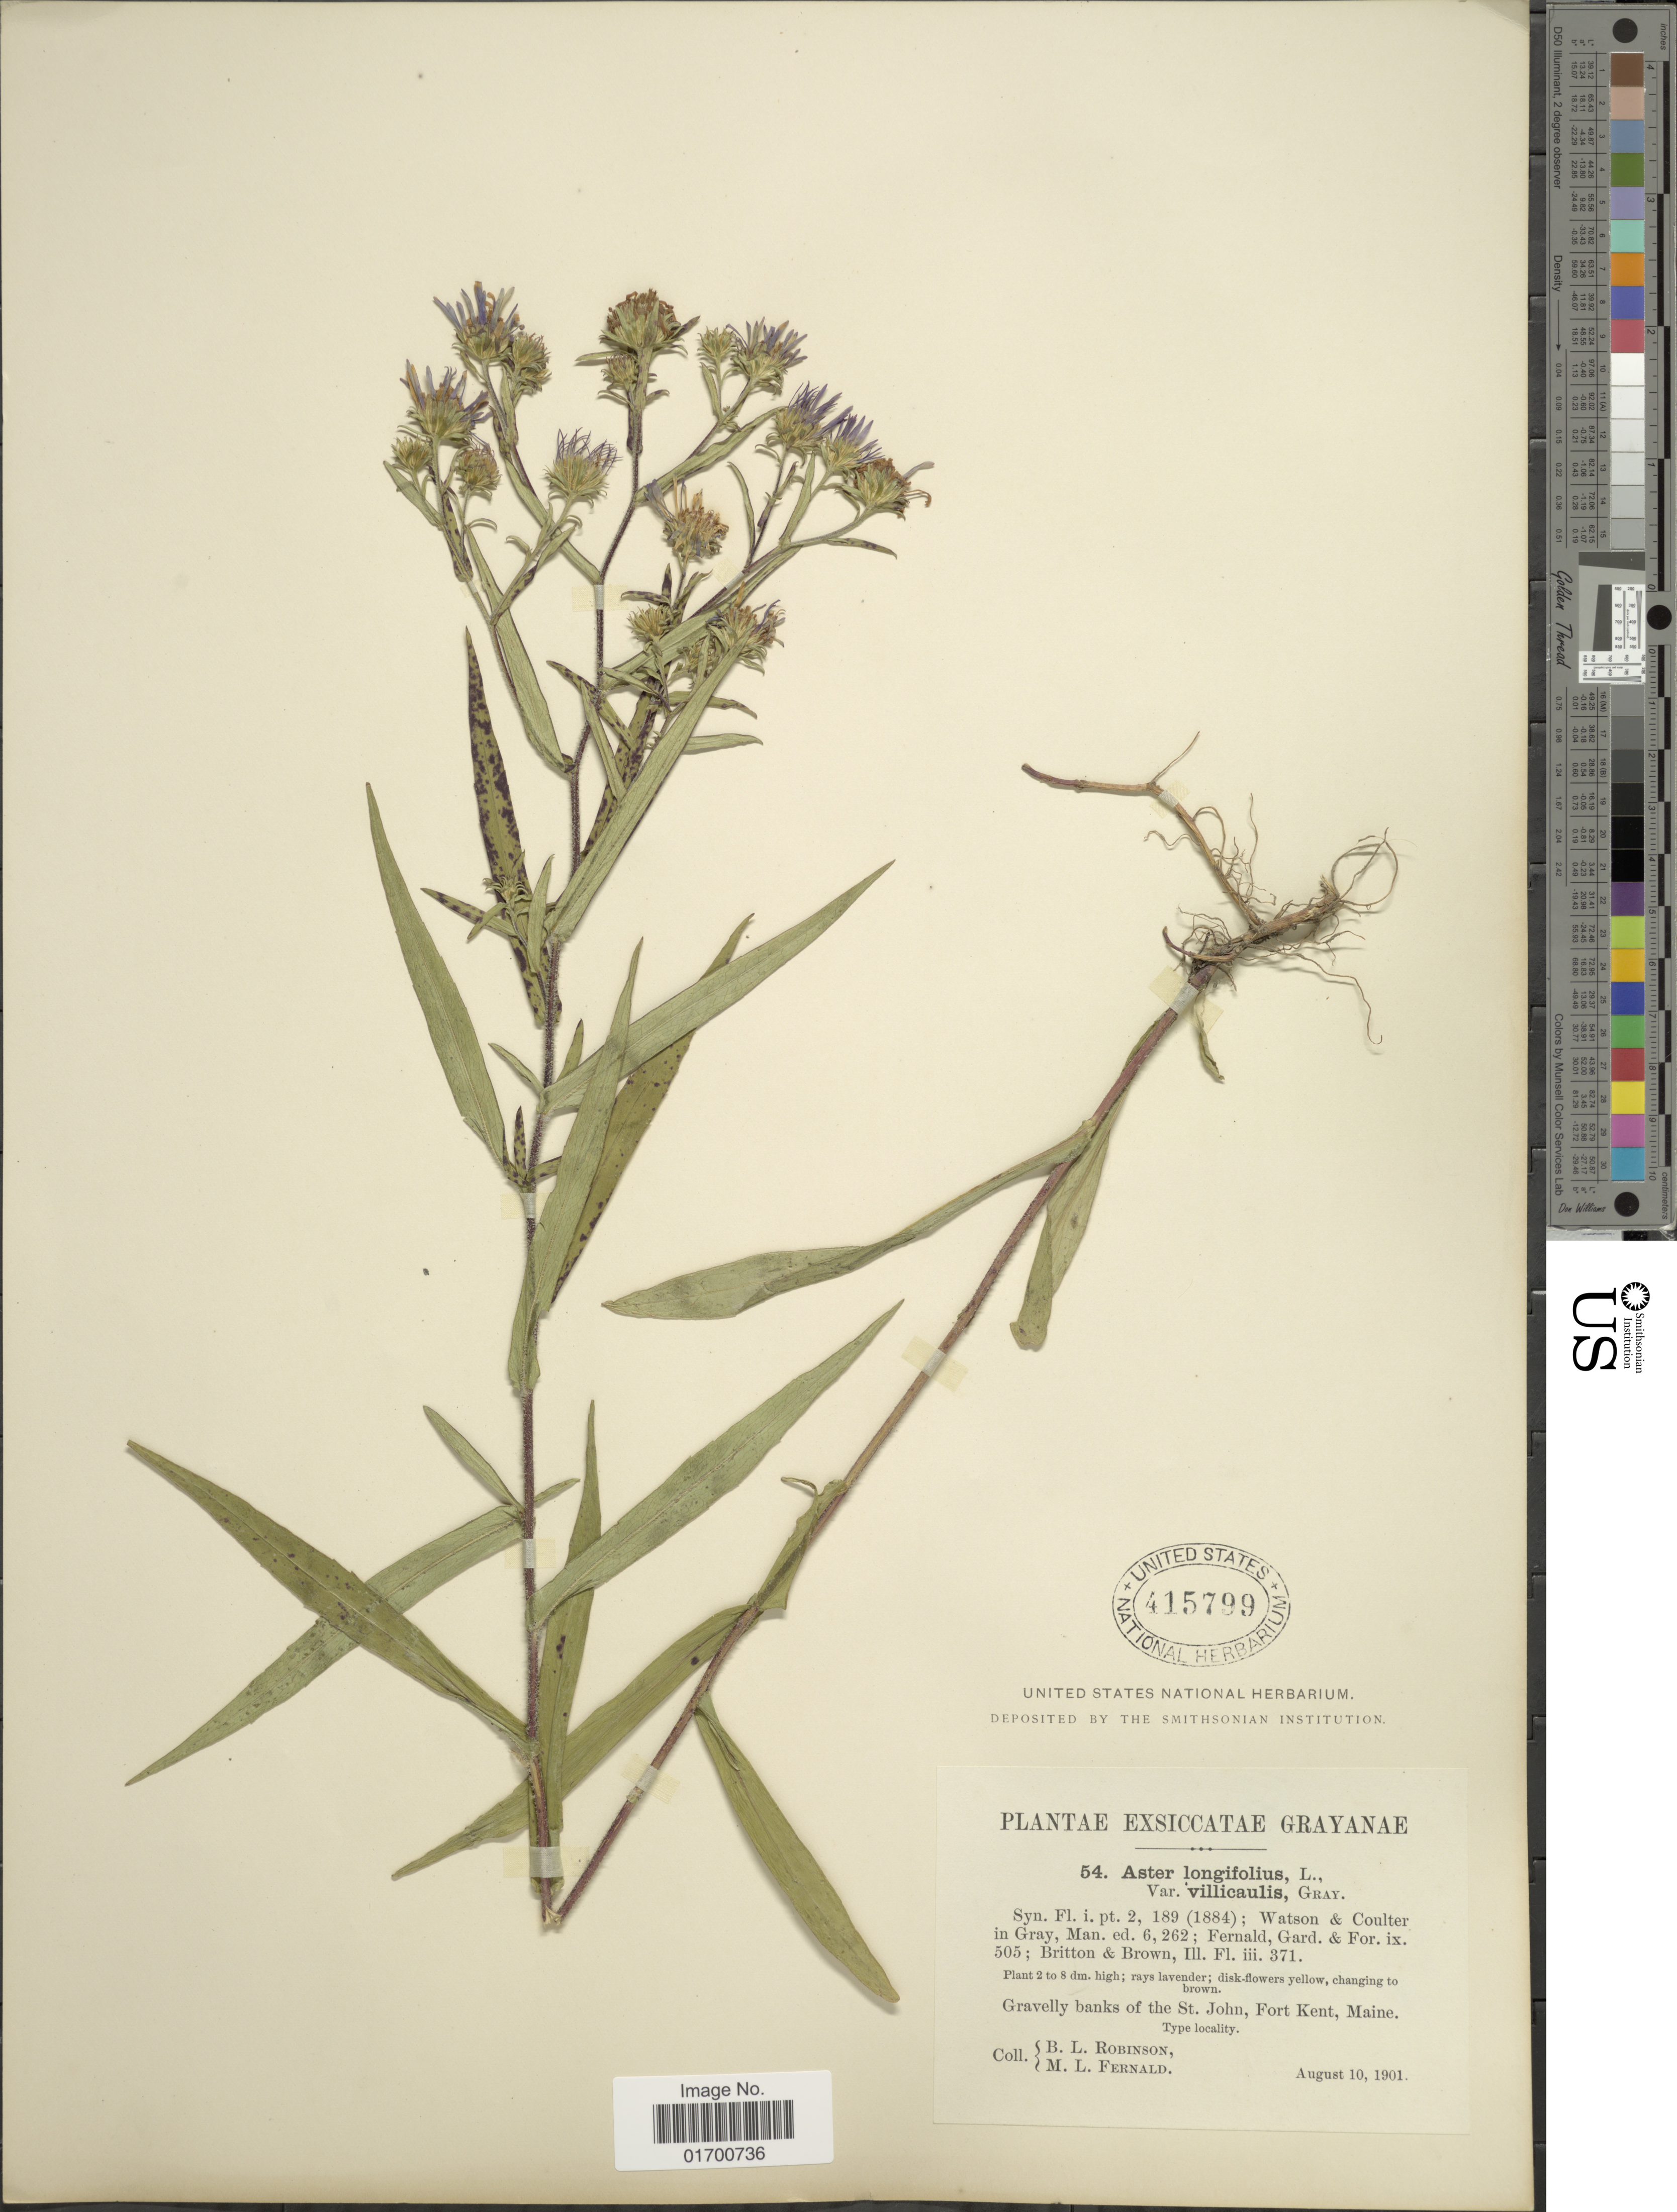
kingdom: Plantae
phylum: Tracheophyta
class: Magnoliopsida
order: Asterales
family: Asteraceae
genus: Symphyotrichum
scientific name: Symphyotrichum longifolium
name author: (Lam.) G.L. Nesom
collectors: B. L. Robinson & M. L. Fernald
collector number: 54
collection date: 1901-08-10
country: United States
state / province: Maine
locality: Gravelly banks of the St. John, Fort Kent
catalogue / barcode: US 415799